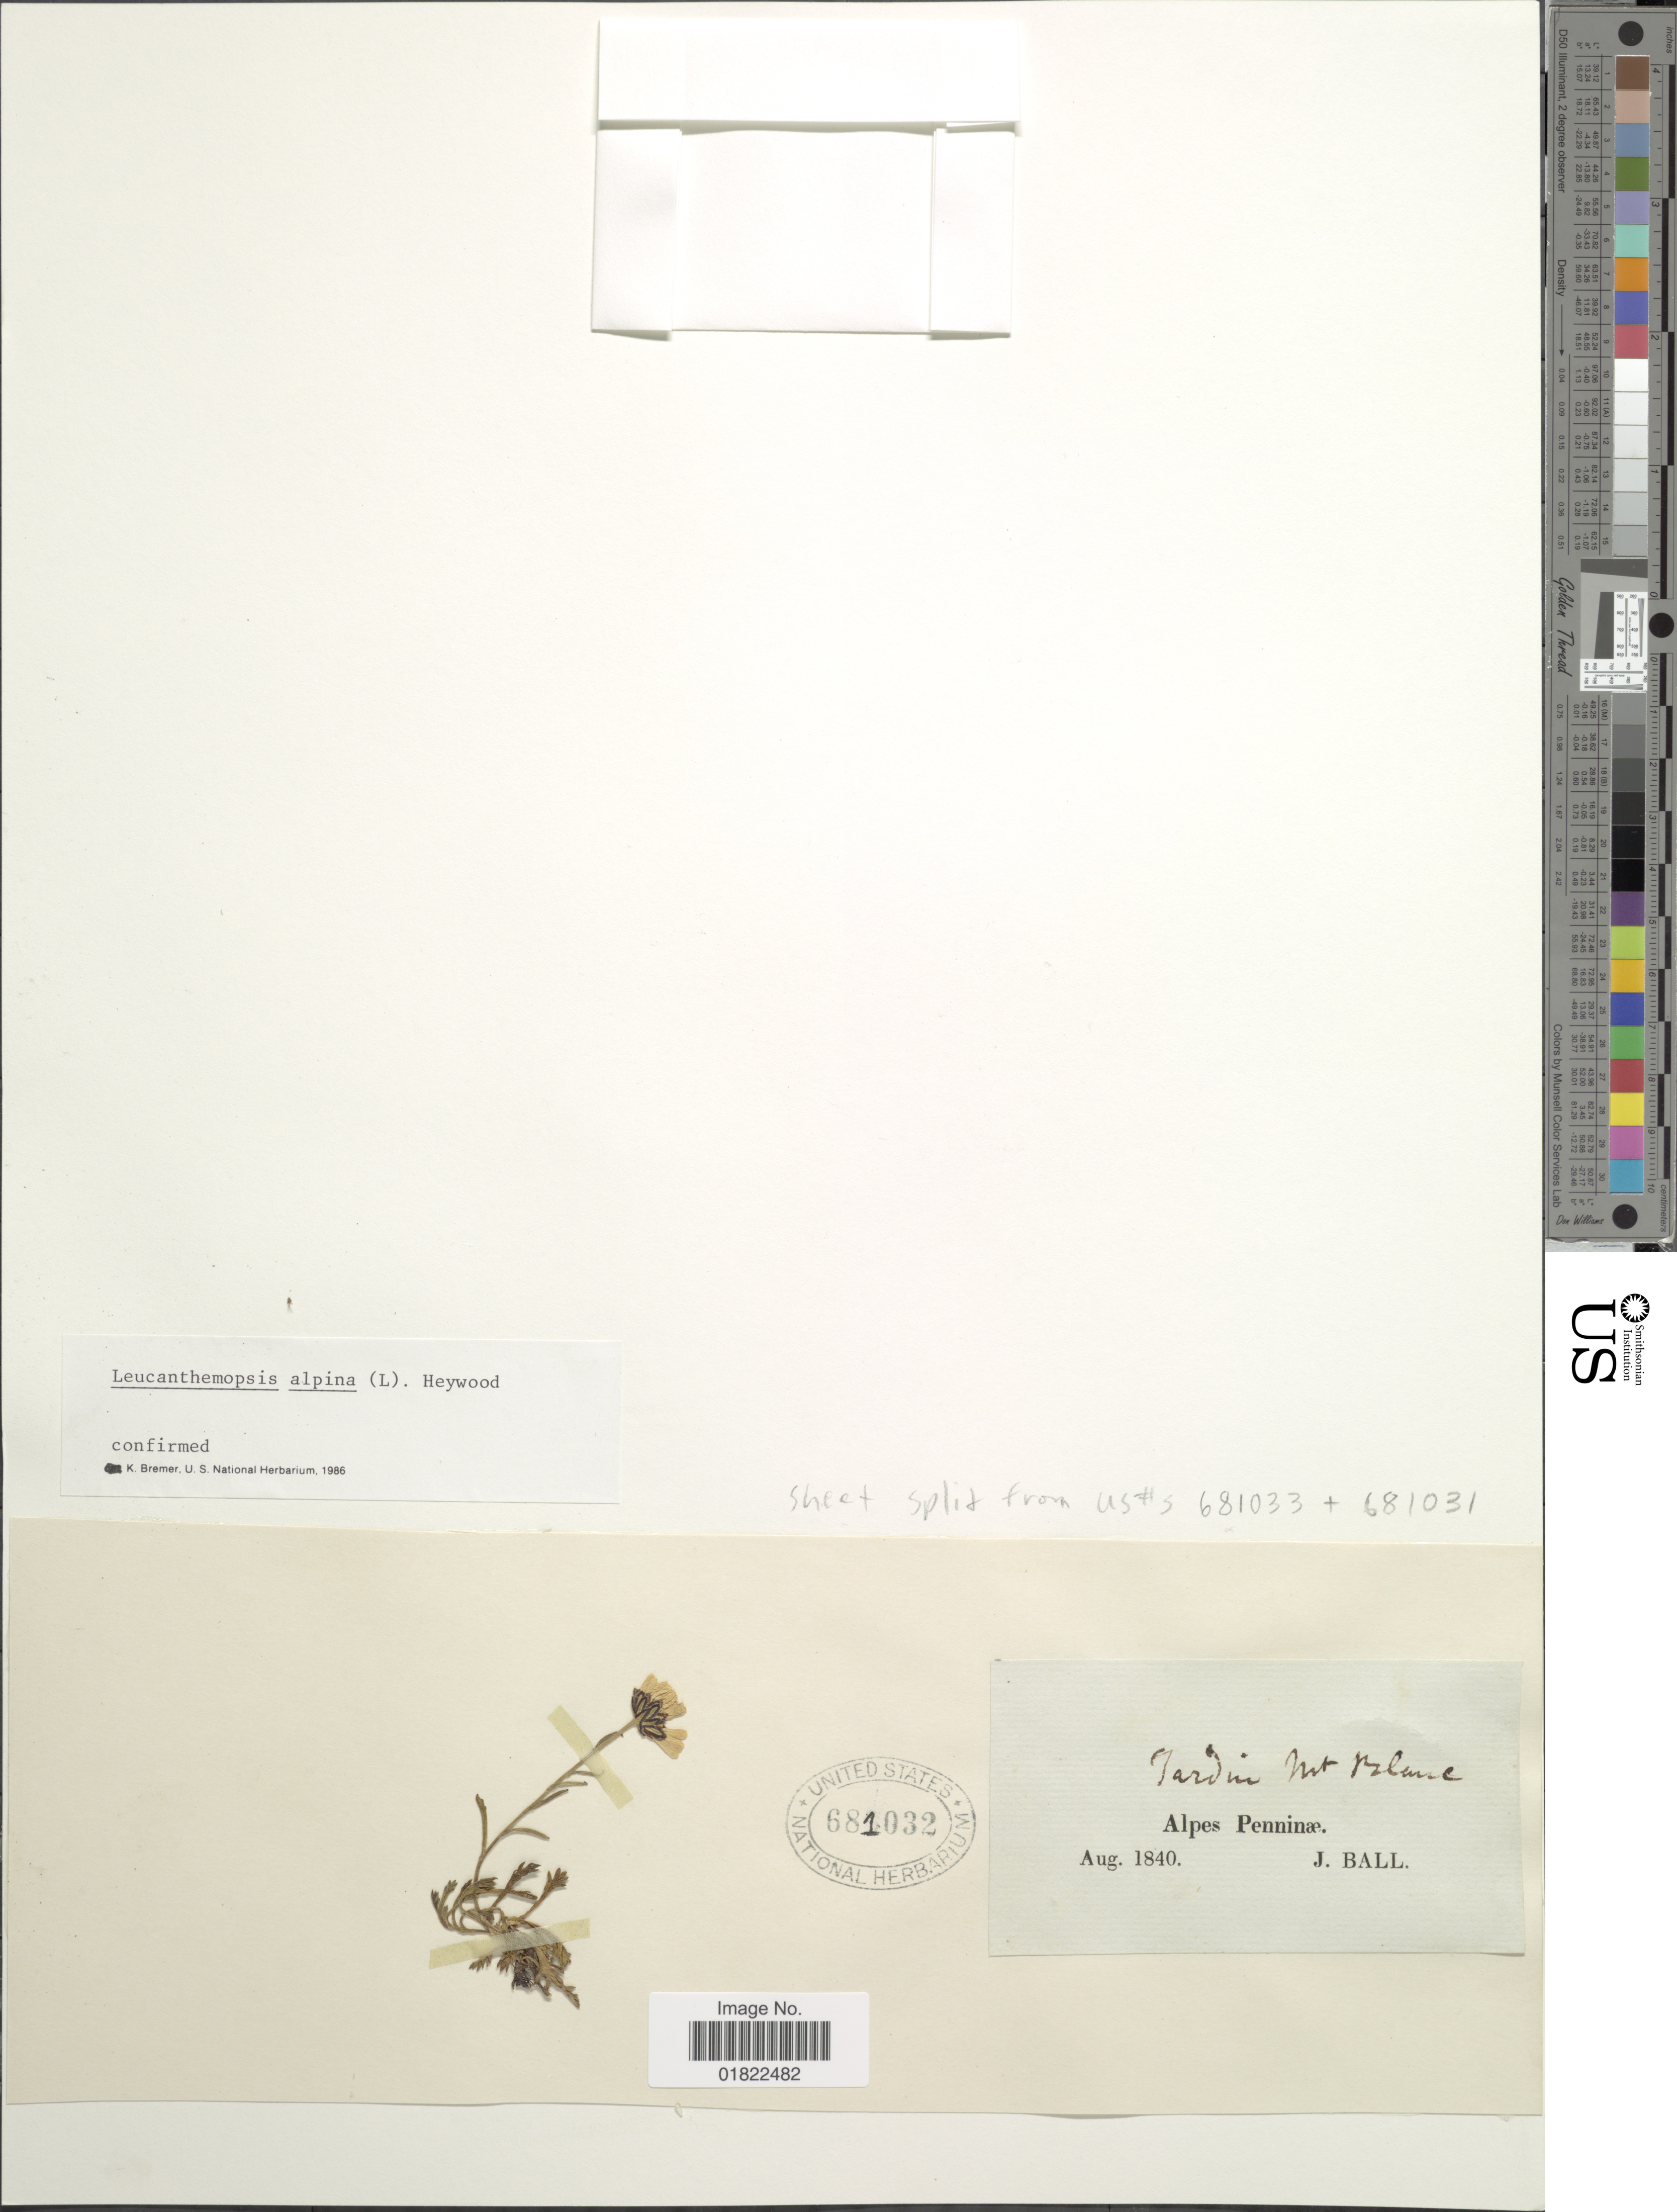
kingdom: Plantae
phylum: Tracheophyta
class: Magnoliopsida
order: Asterales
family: Asteraceae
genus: Leucanthemopsis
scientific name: Leucanthemopsis alpina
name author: (L.) Heywood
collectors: J. Ball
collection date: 1840-08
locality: Jardin Mt Blame, Alpes Penninæ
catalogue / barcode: US 681032